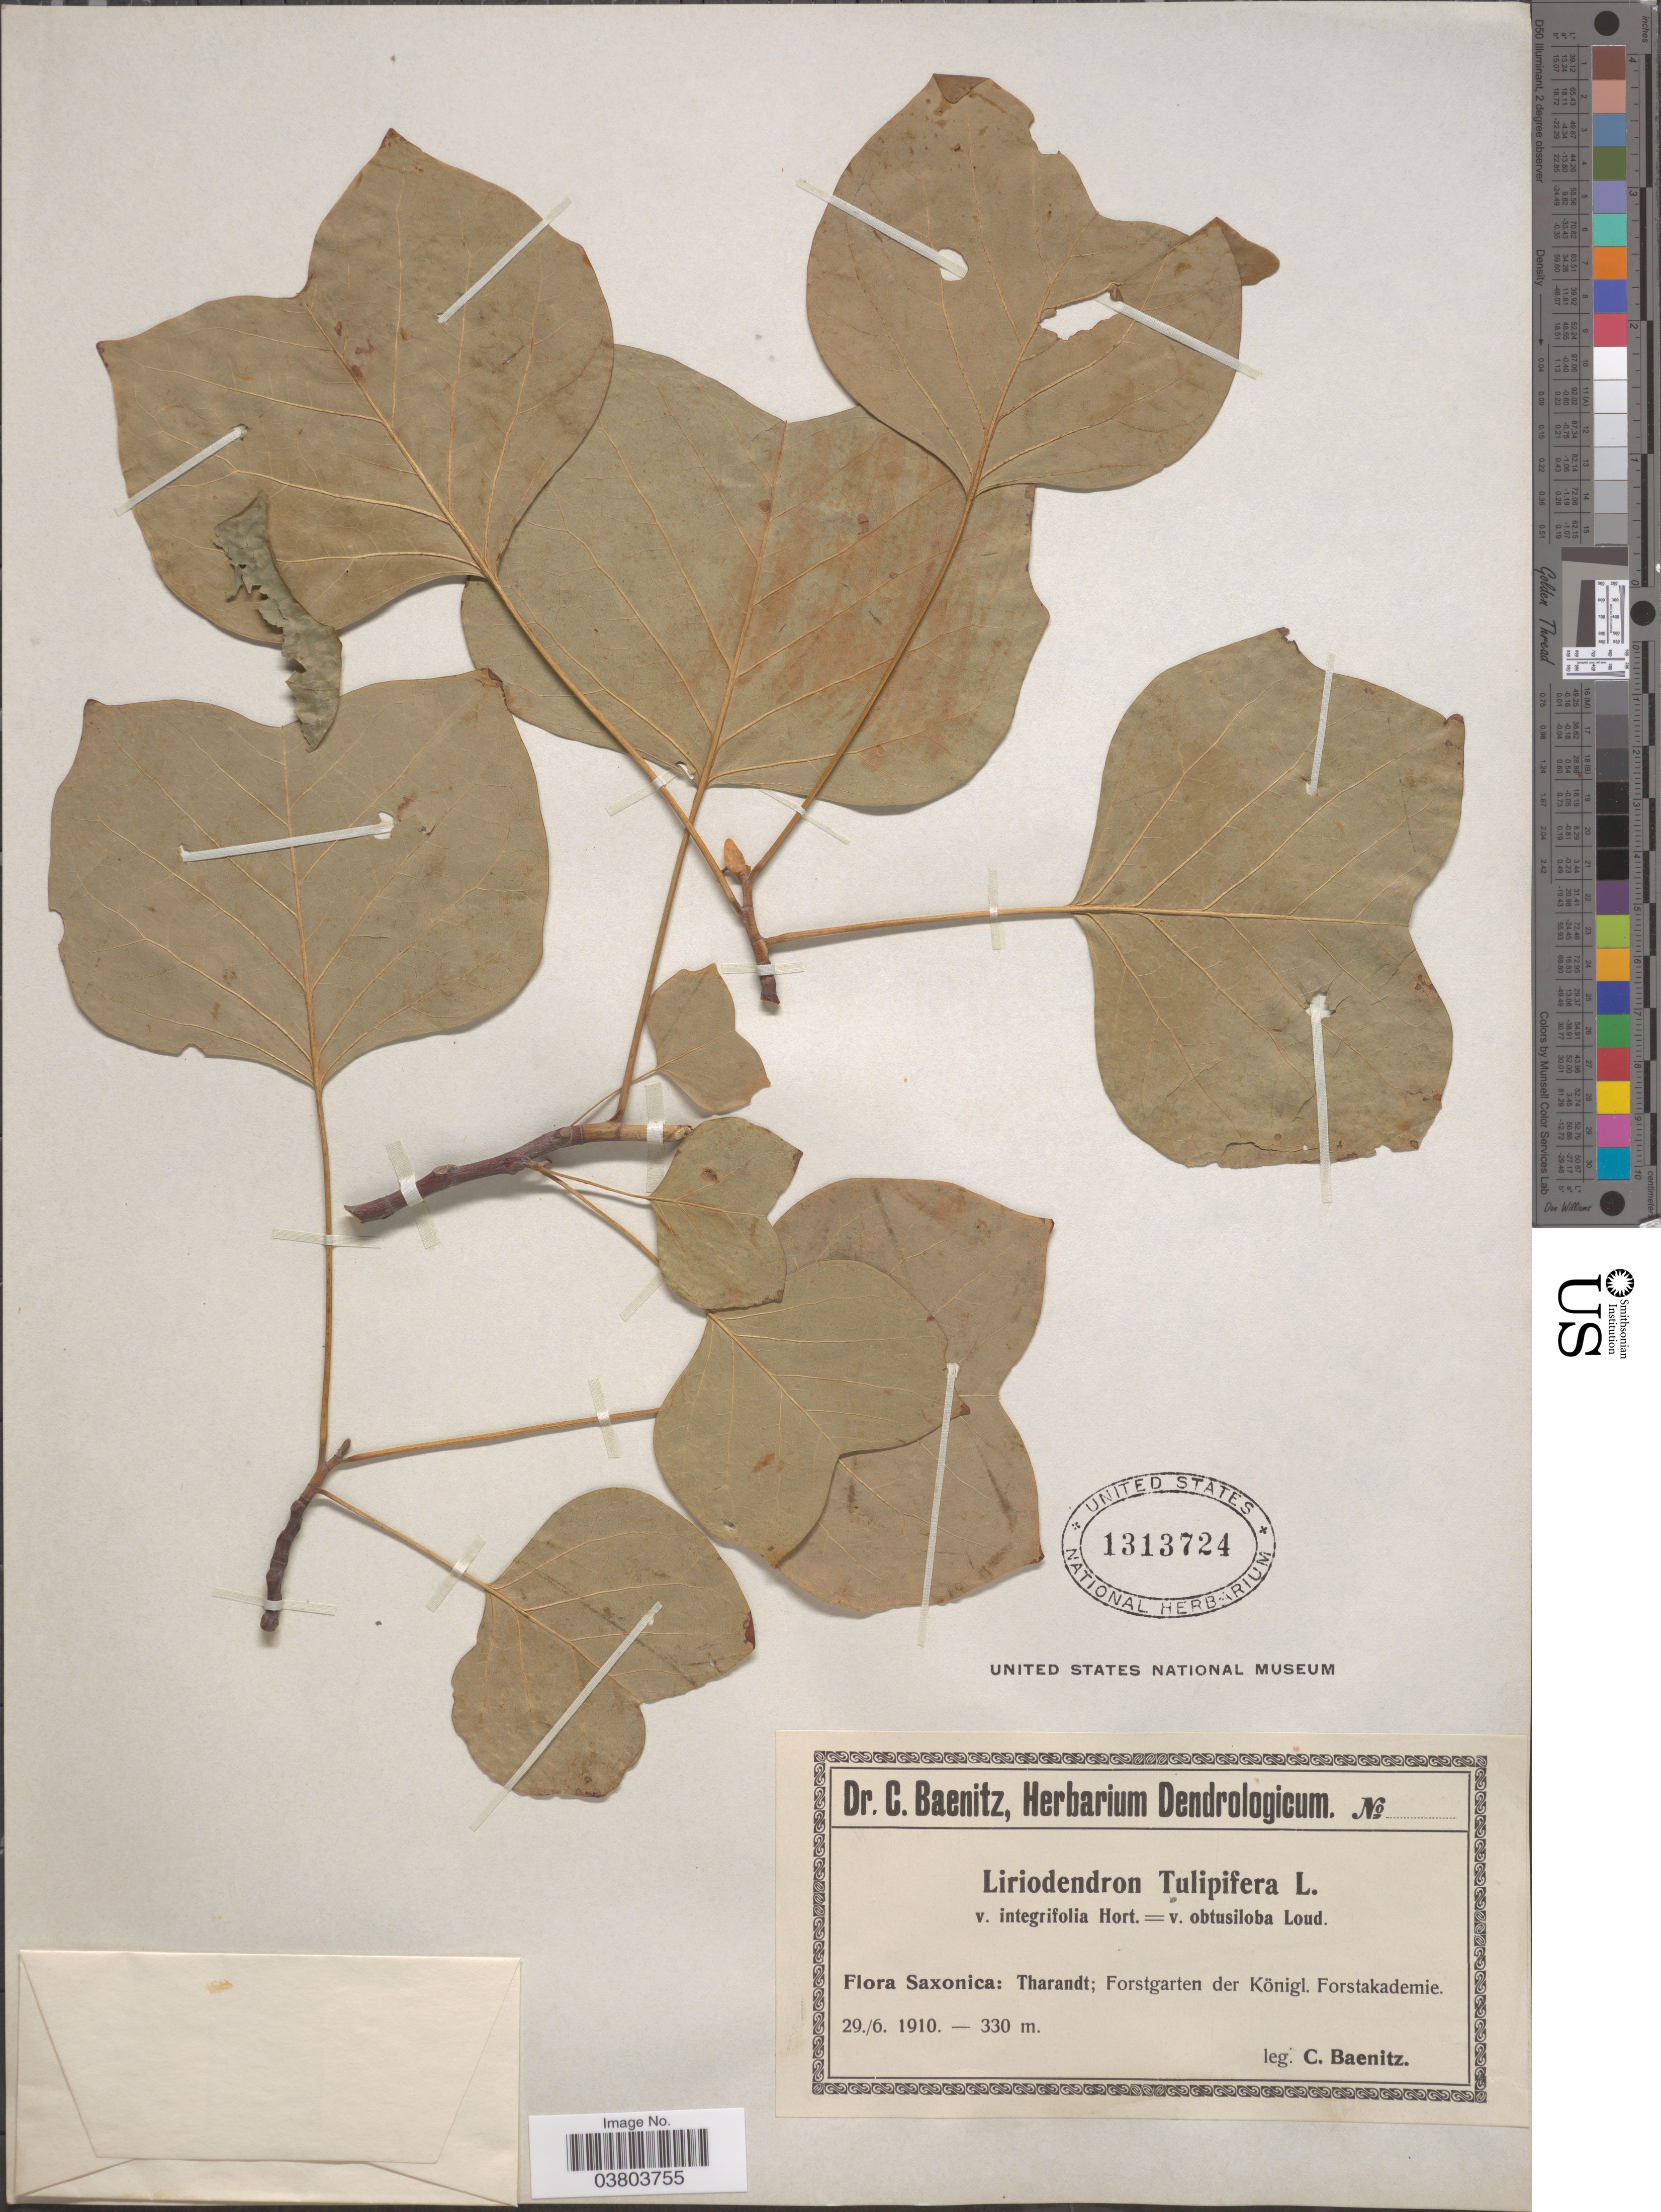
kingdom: Plantae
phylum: Tracheophyta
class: Magnoliopsida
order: Magnoliales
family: Magnoliaceae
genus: Liriodendron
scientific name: Liriodendron tulipifera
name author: L.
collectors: C. G. Baenitz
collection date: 1910-06-29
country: Germany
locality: Saxonica: Tharandt; Forstgarten der Königl. Forstakademie.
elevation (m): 330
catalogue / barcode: US 1313724